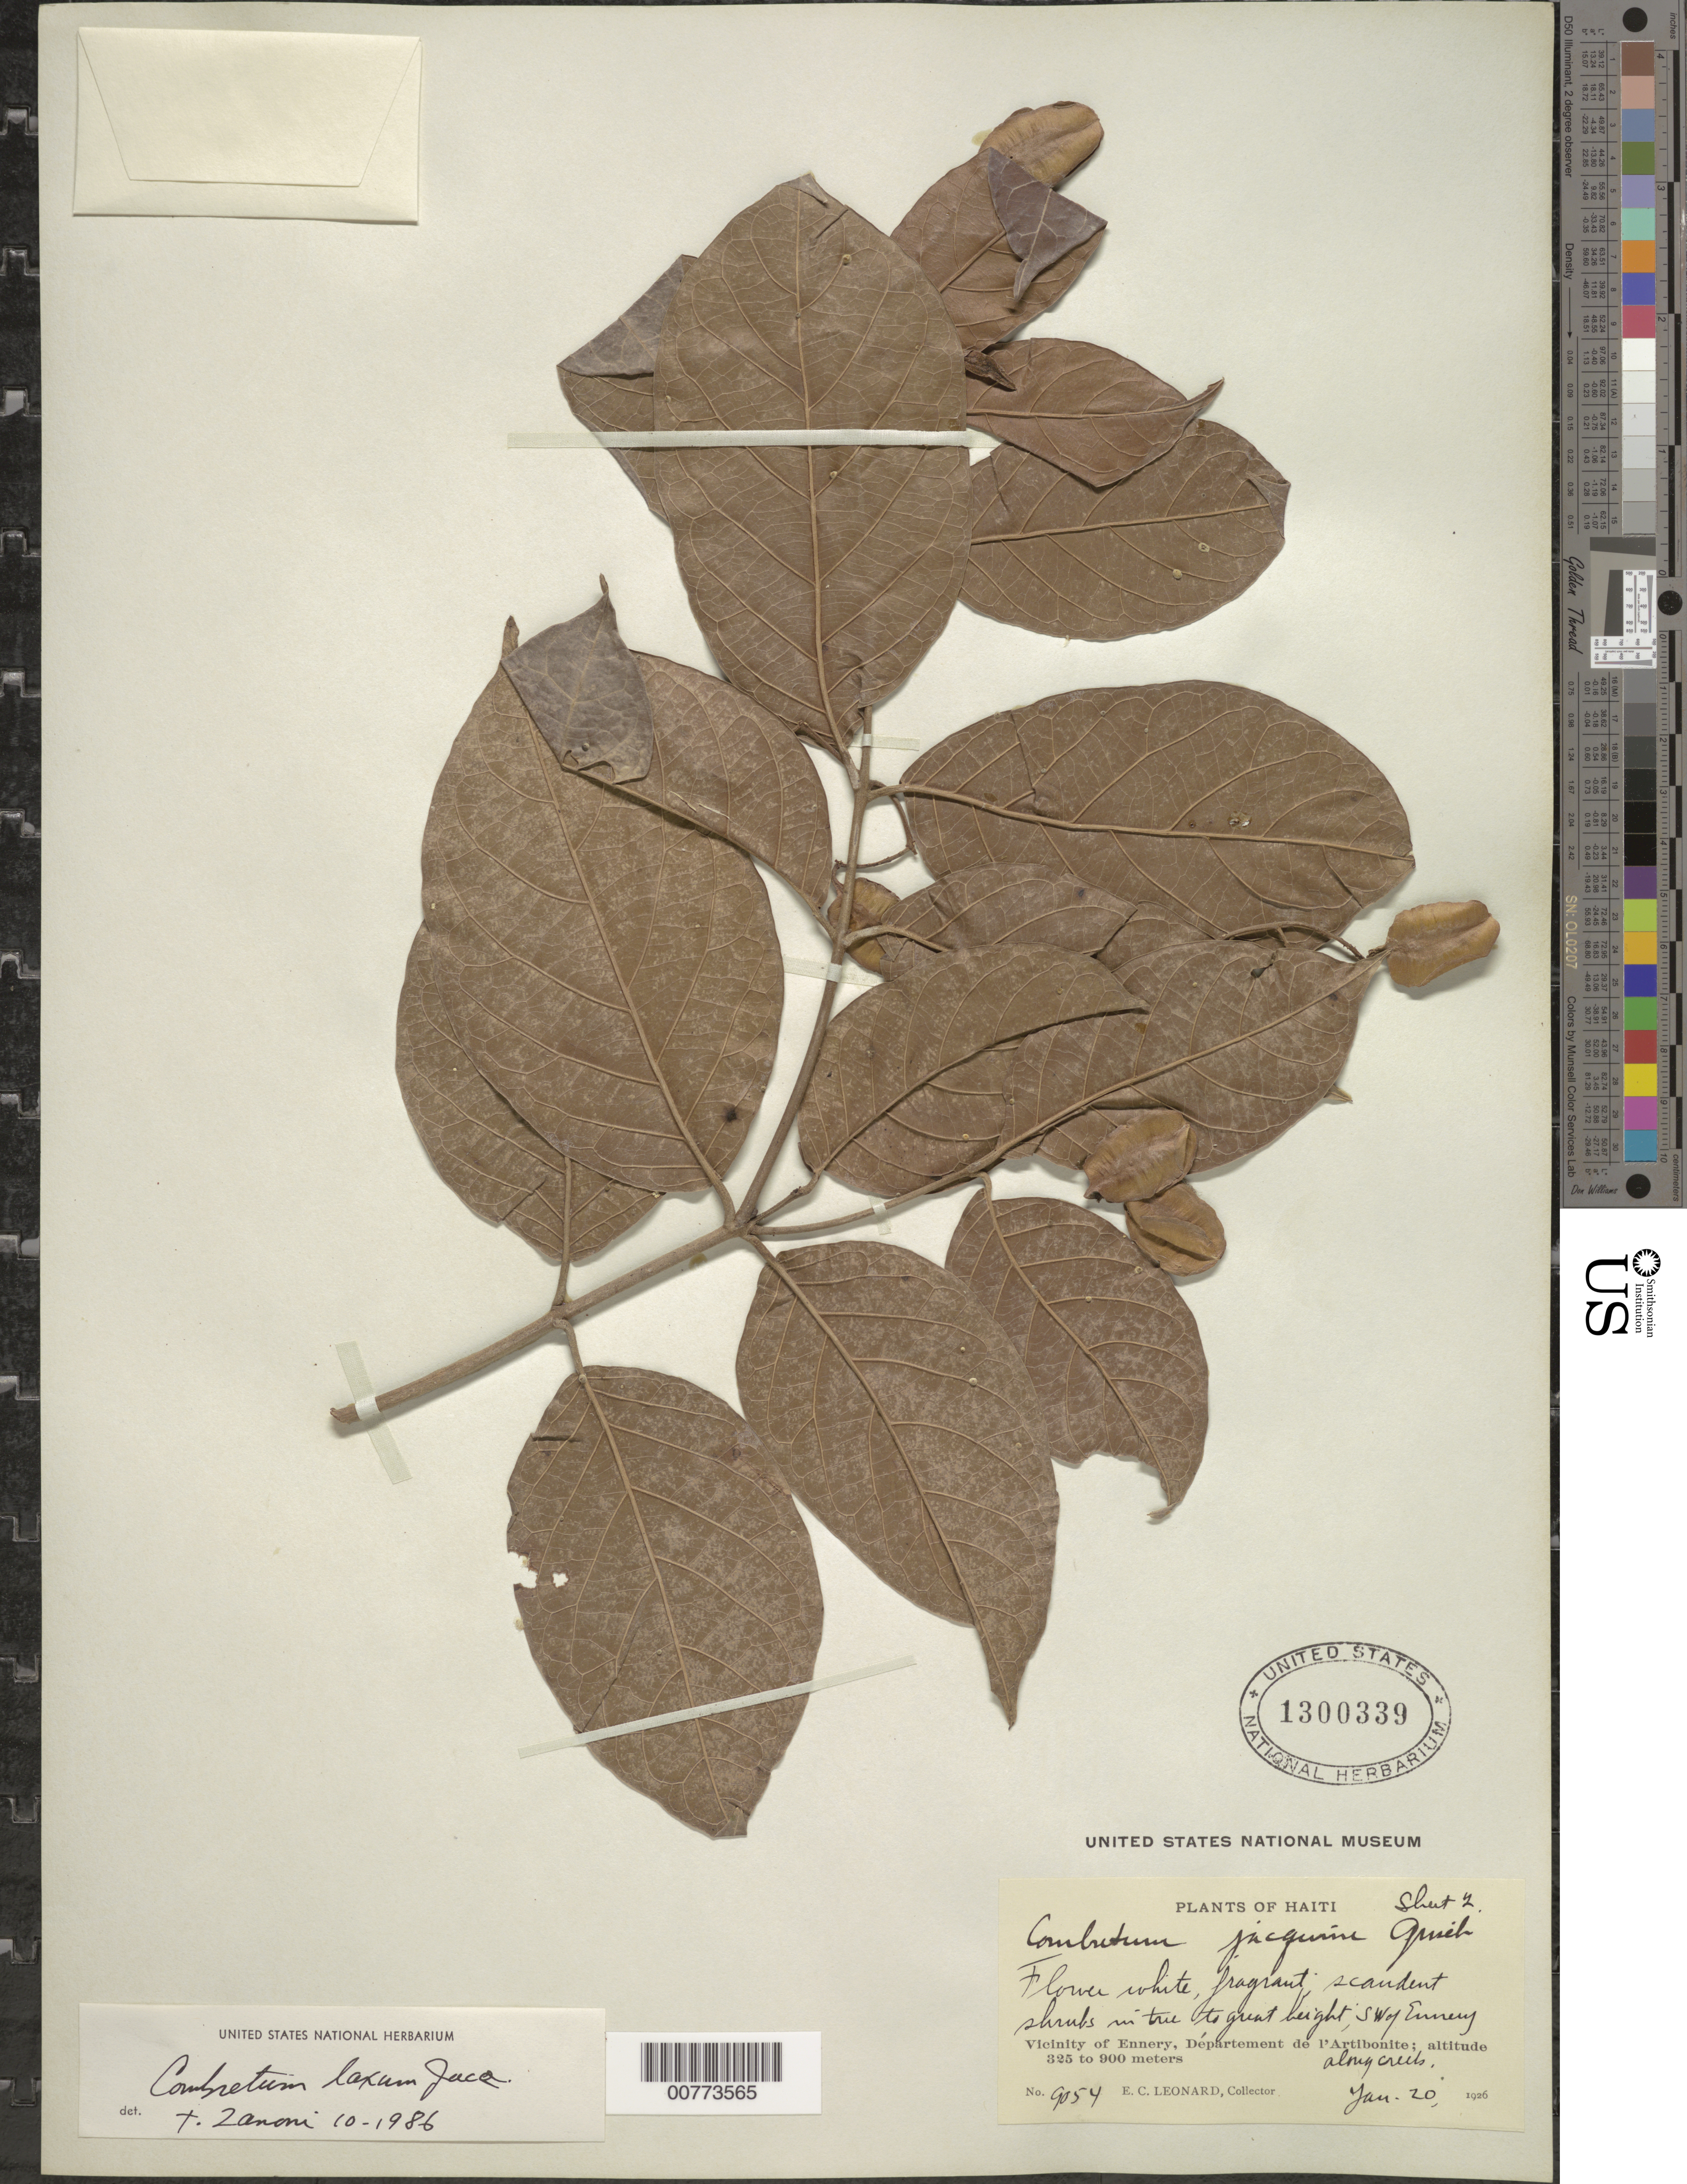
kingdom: Plantae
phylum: Tracheophyta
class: Magnoliopsida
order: Myrtales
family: Combretaceae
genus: Combretum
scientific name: Combretum laxum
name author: Jacq.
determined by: Zanoni, T. A., (NY), New York Botanical Garden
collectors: E. C. Leonard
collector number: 9054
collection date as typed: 20 Jan 1926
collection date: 1926-01-20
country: Haiti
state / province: Artibonite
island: Hispaniola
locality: Vicinity of Ennery, southwest of Ennery.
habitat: Along creek.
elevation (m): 325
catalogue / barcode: US 1300339